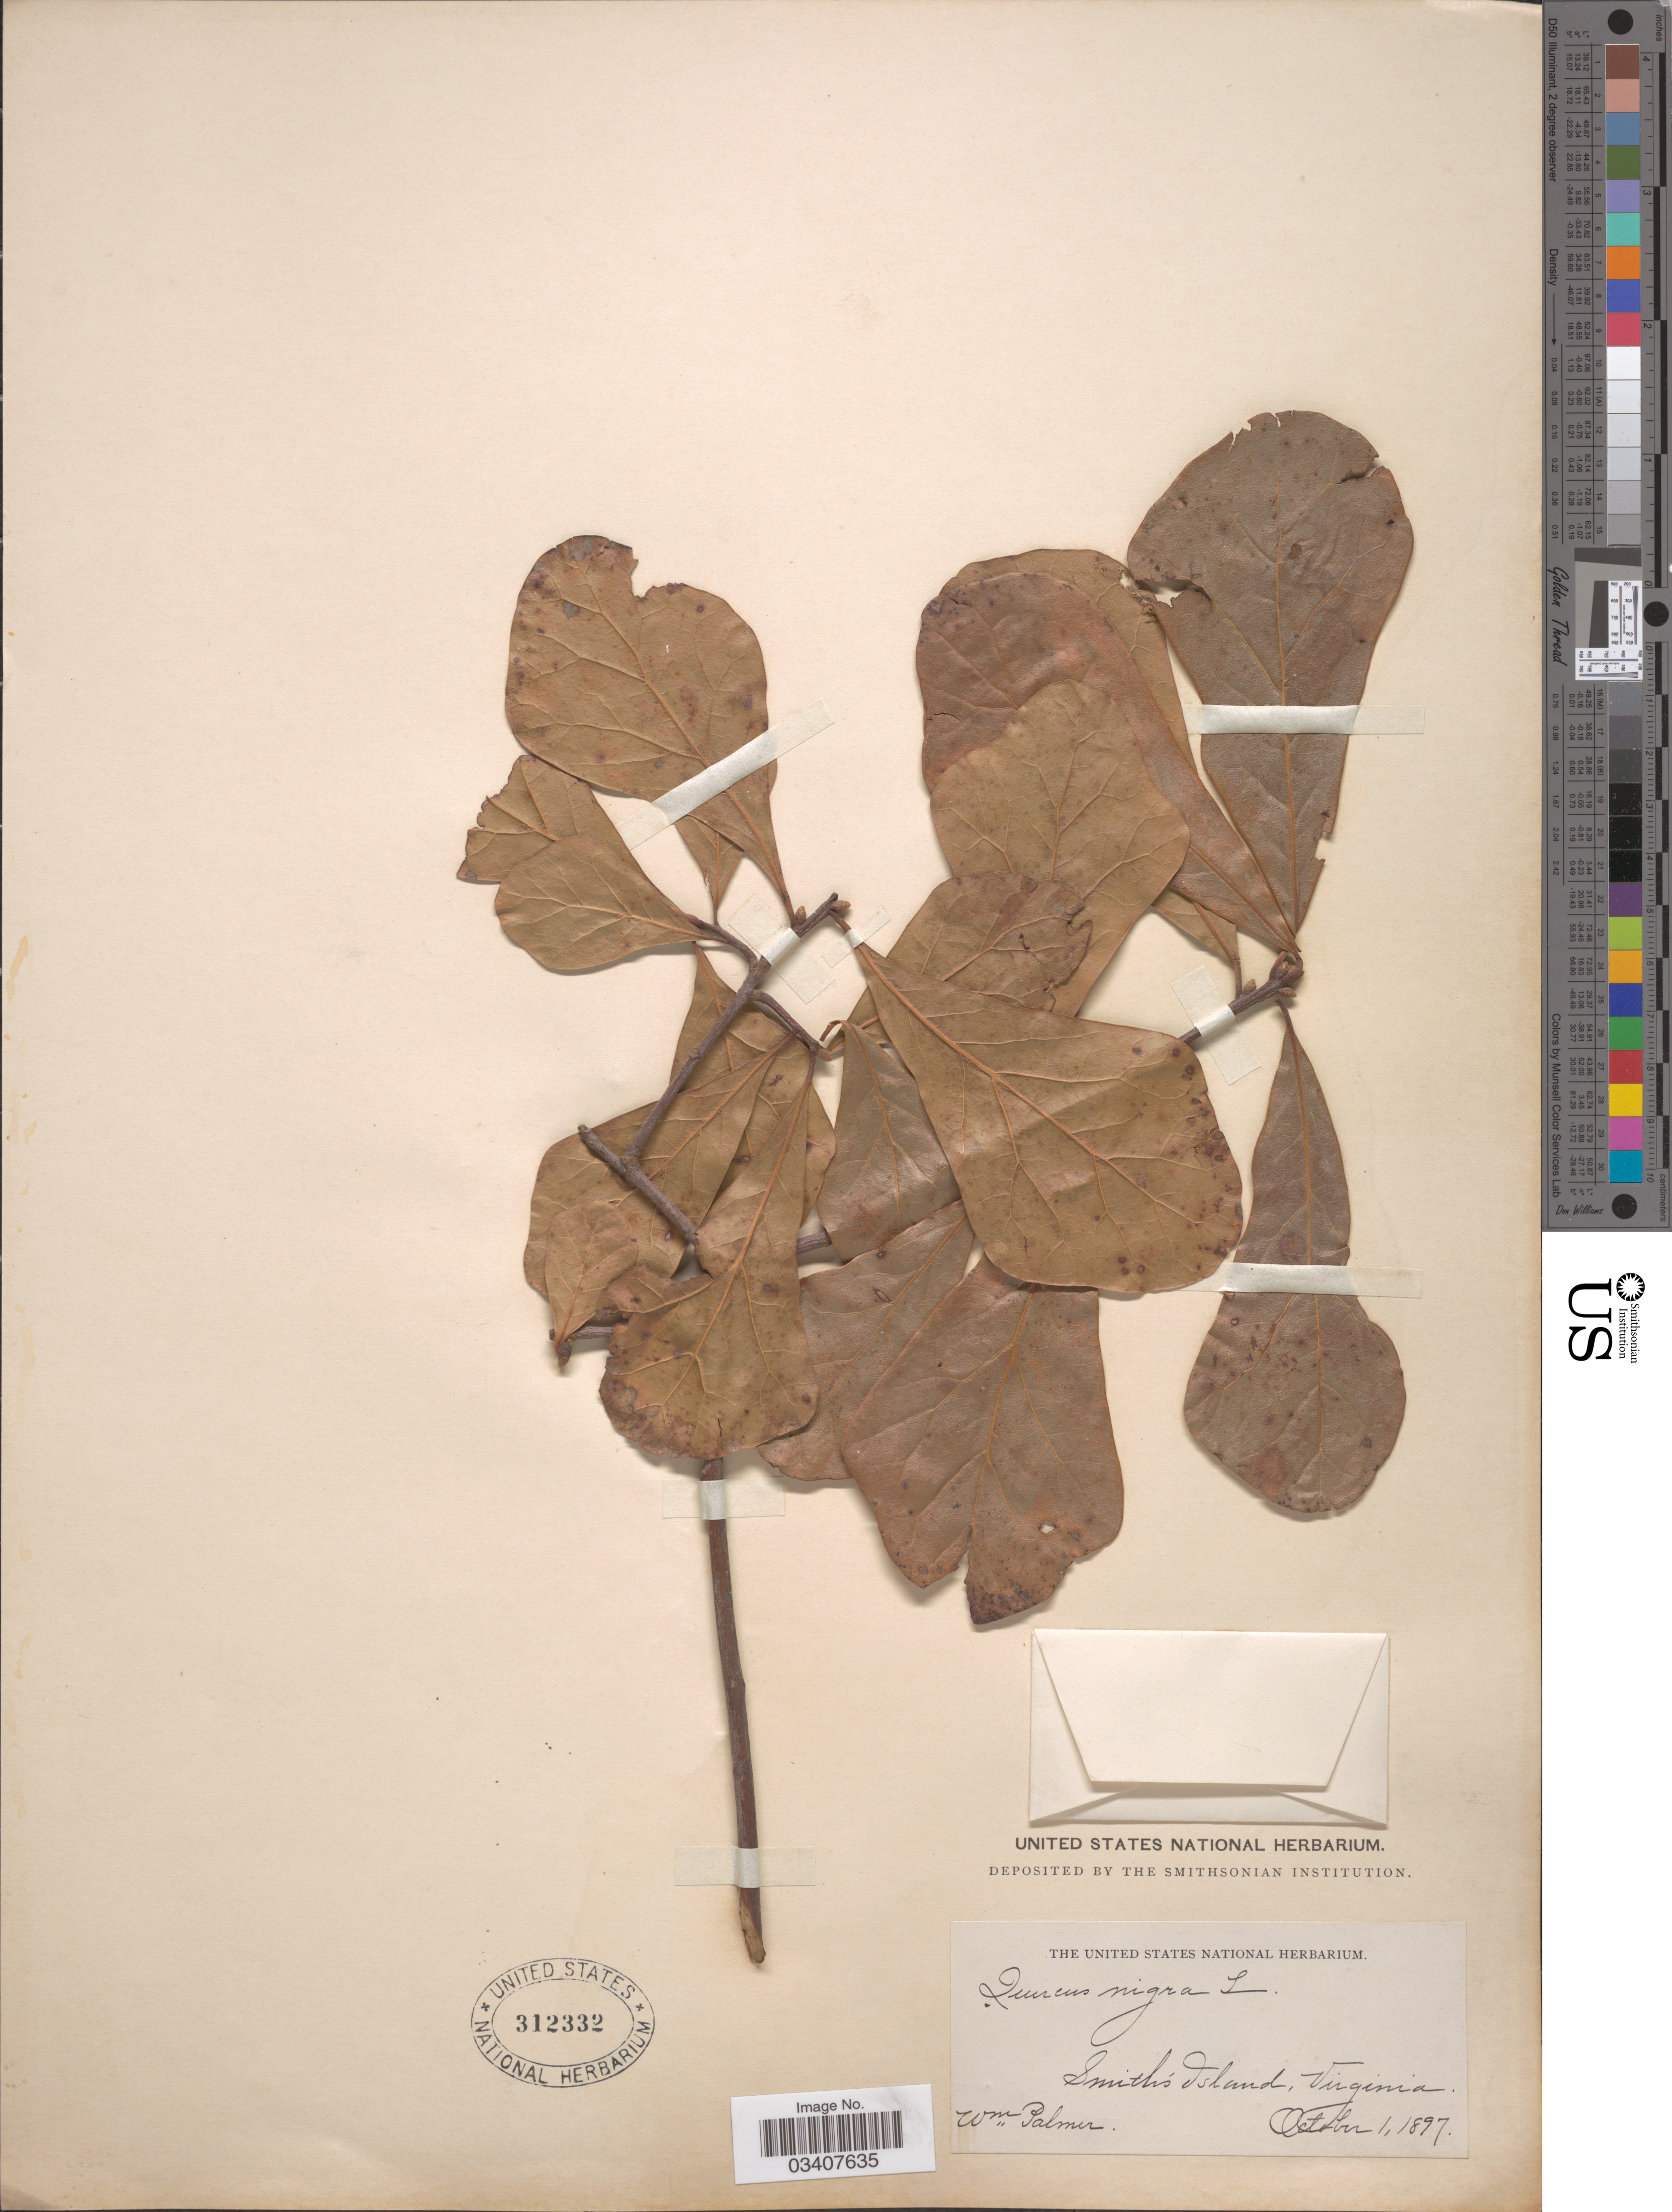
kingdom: Plantae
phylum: Tracheophyta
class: Magnoliopsida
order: Fagales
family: Fagaceae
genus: Quercus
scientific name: Quercus nigra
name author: L.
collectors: W. Palmer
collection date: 1897-10-01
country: United States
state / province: Virginia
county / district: Northampton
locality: Smith's Island.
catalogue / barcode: US 312332